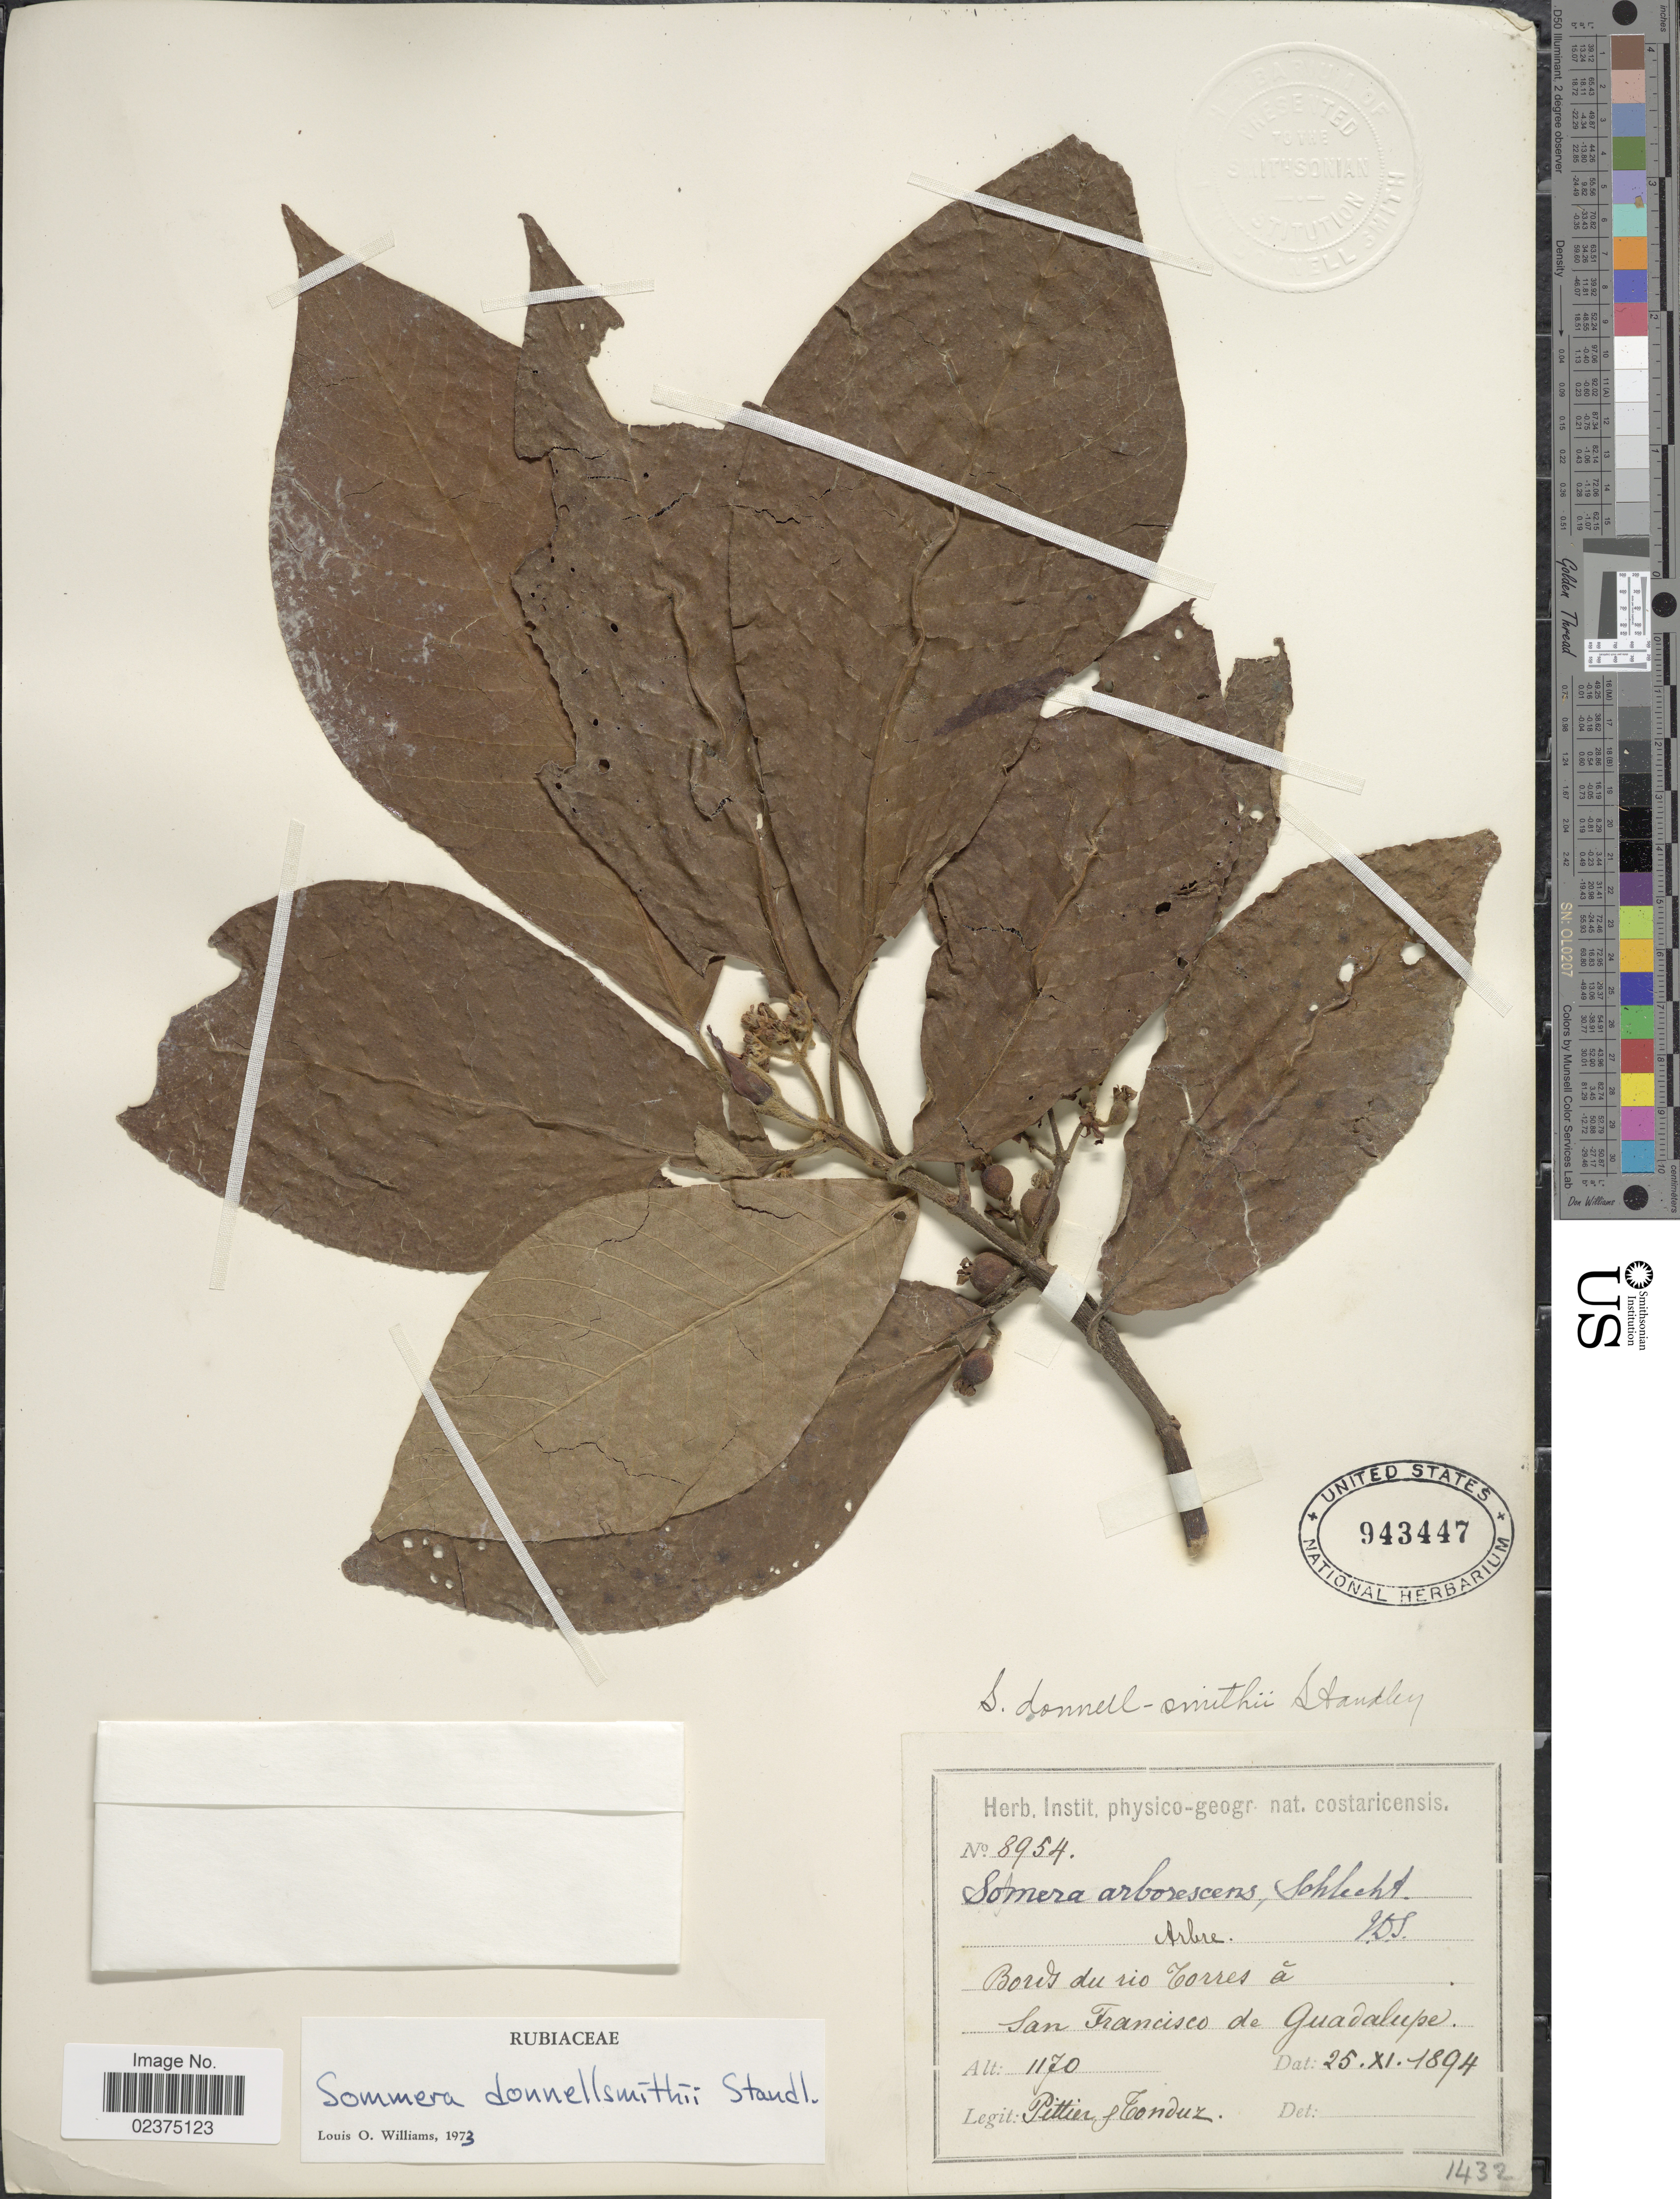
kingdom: Plantae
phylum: Tracheophyta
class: Magnoliopsida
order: Gentianales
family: Rubiaceae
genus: Sommera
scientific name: Sommera donnell-smithii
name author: Standl.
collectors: Pittier, -- & Tonduz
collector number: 8954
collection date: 1894-11-25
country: Costa Rica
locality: Bords du rio Torres a San Francisco de Guadalupe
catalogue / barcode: US 943447